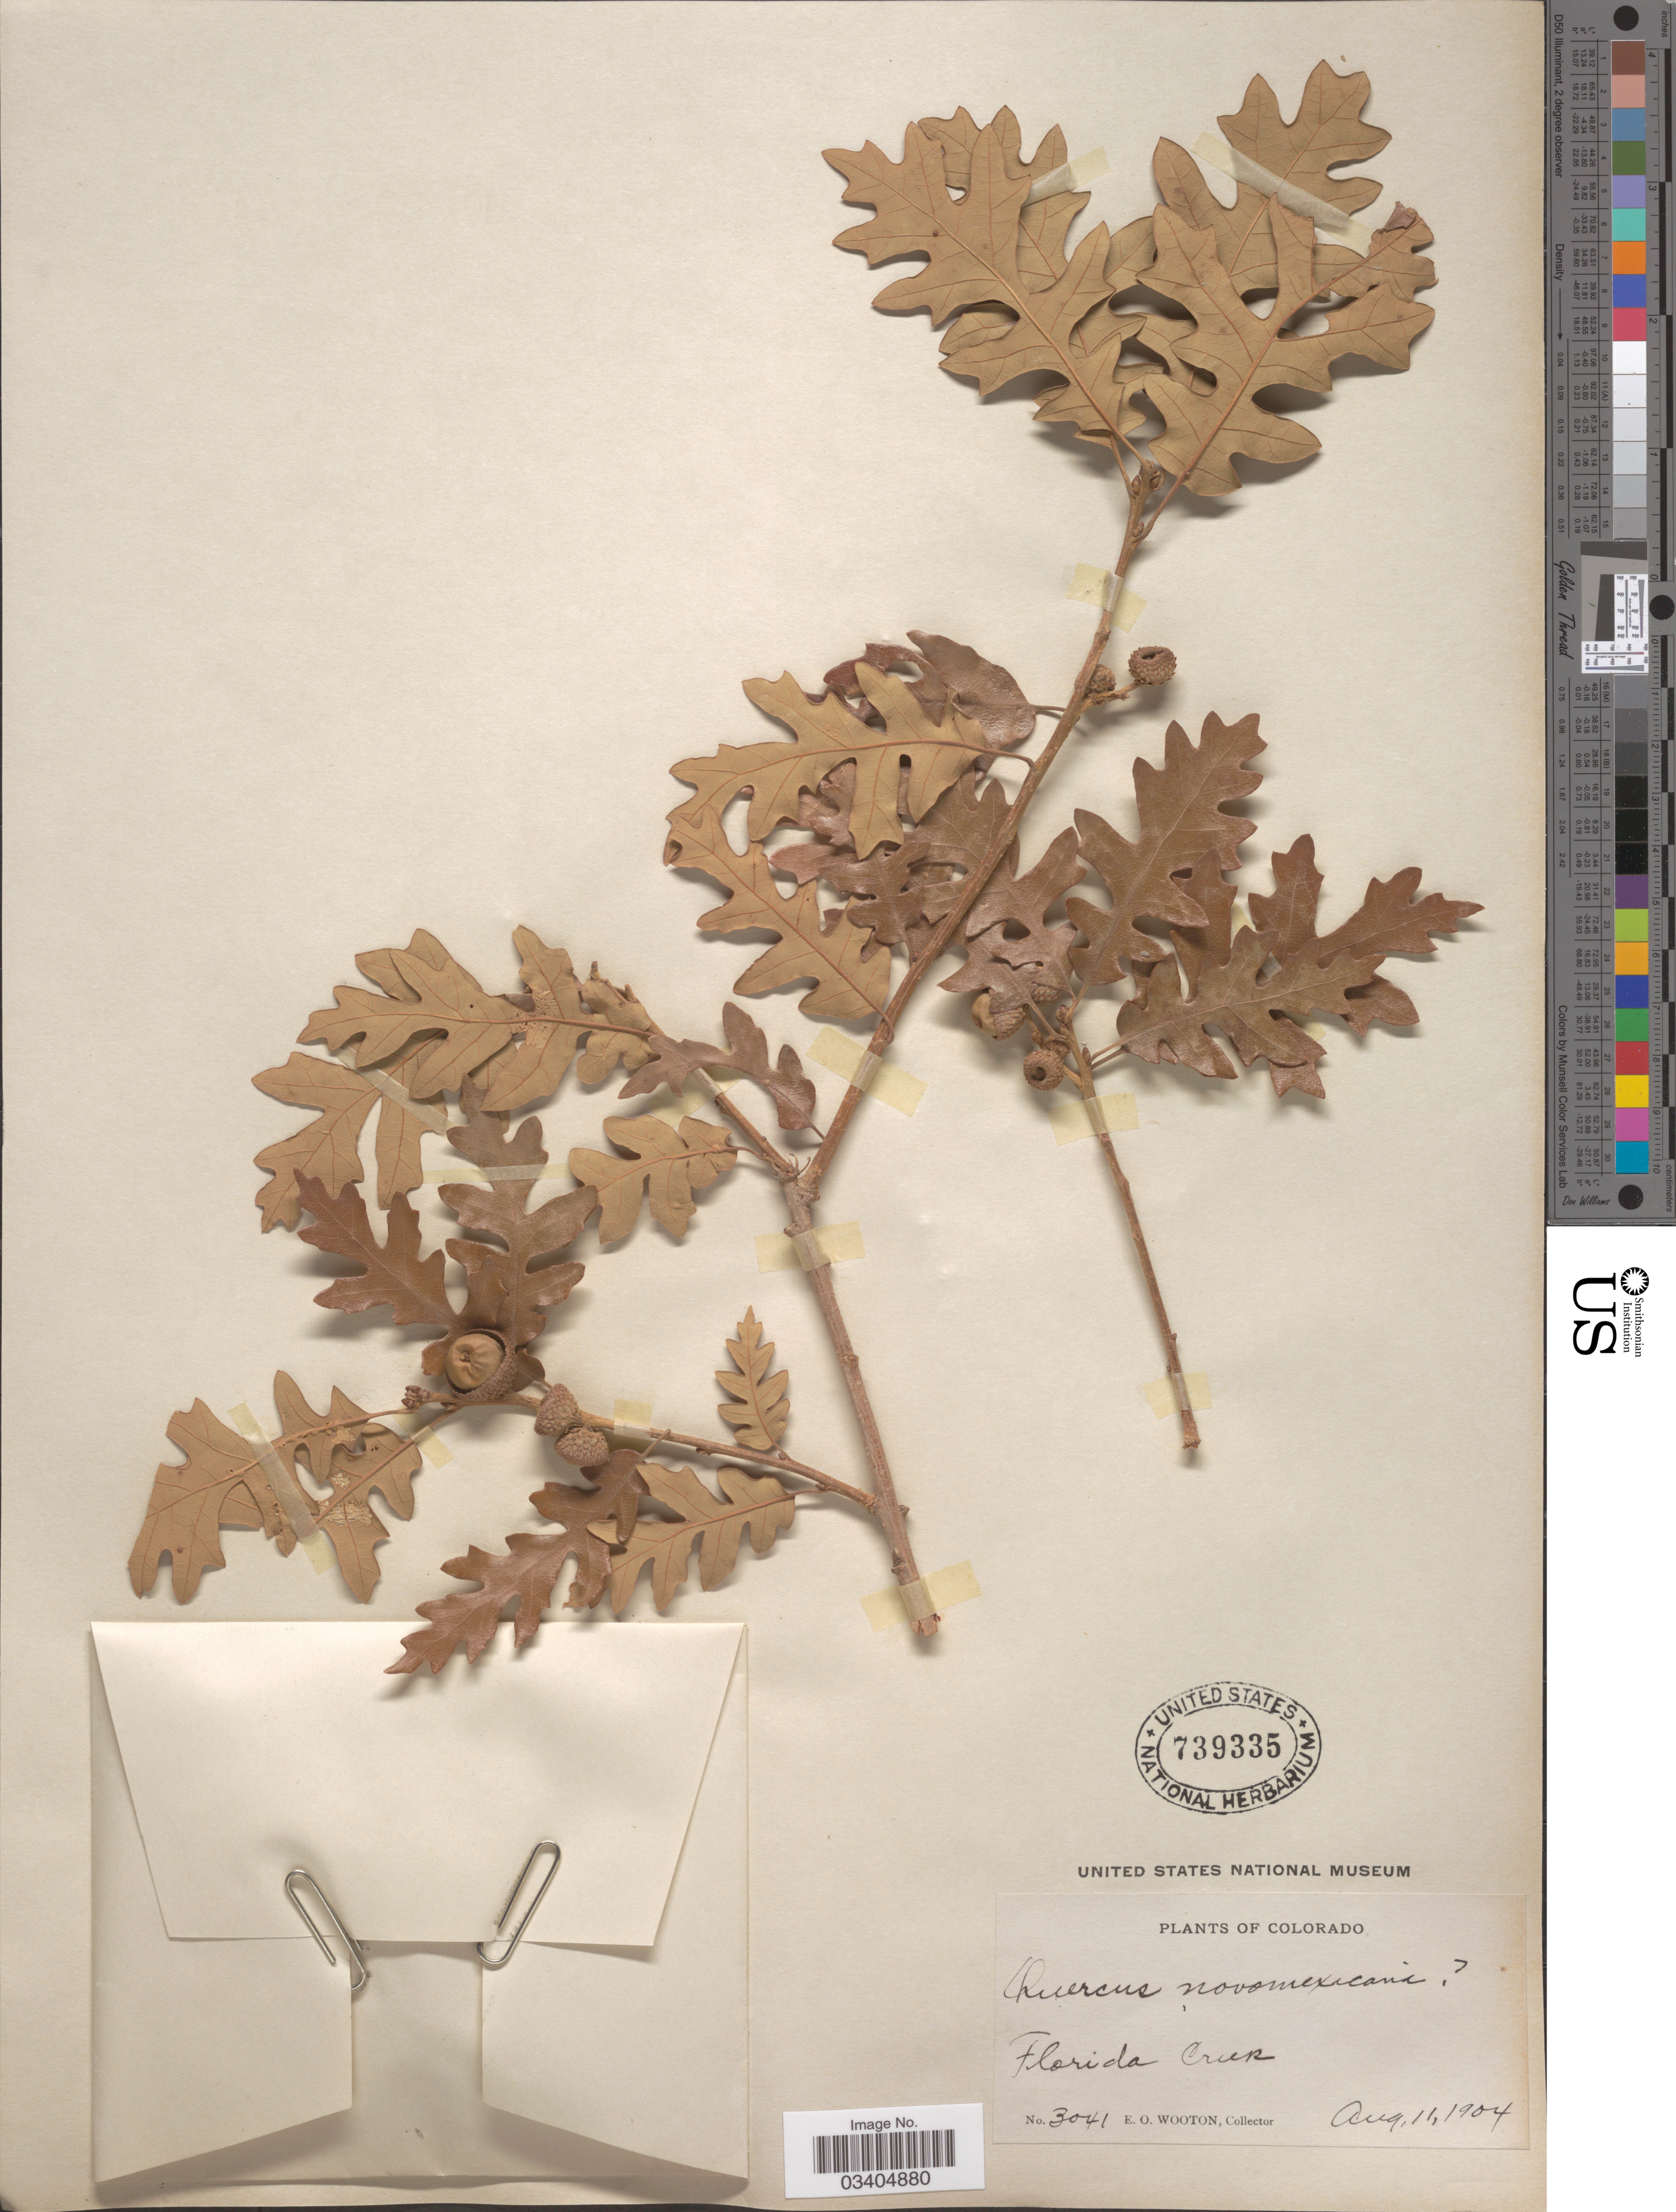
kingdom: Plantae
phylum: Tracheophyta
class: Magnoliopsida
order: Fagales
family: Fagaceae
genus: Quercus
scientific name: Quercus gambelii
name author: Nutt.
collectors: E. O. Wooton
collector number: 3041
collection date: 1904-08-11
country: United States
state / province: Colorado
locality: Florida Creek.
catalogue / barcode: US 739335